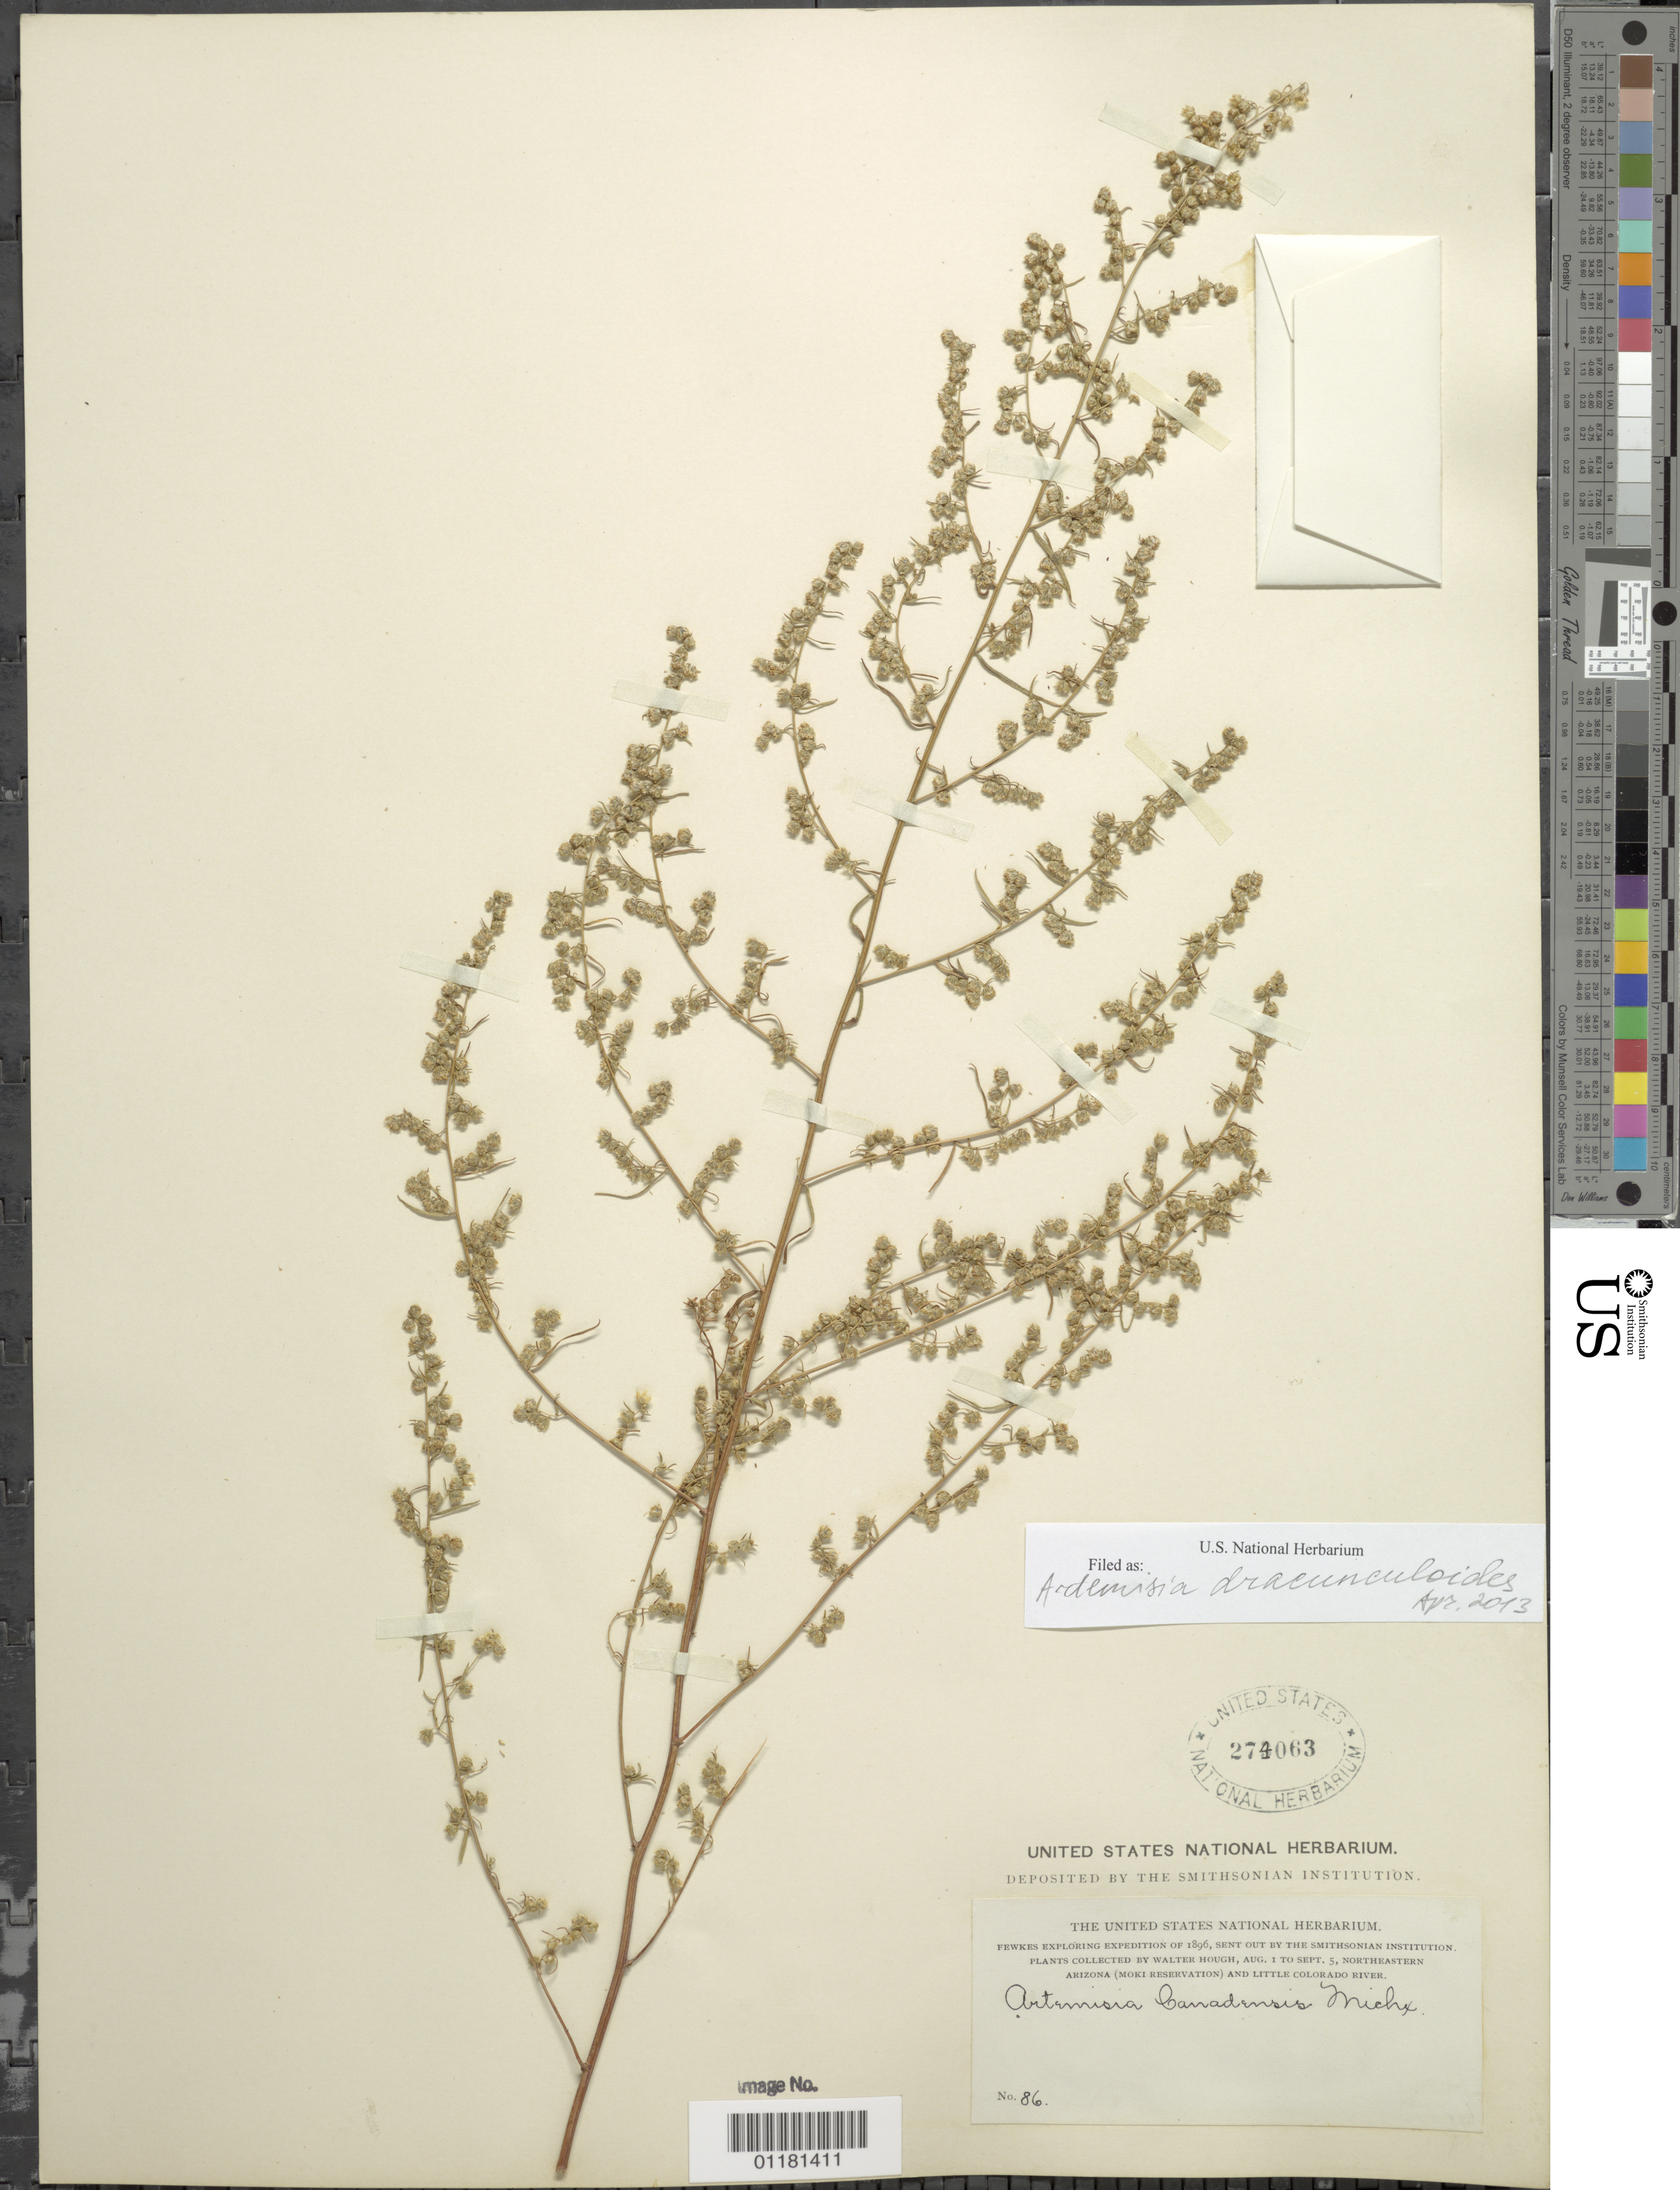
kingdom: Plantae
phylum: Tracheophyta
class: Magnoliopsida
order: Asterales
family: Asteraceae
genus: Artemisia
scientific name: Artemisia dracunculoides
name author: Pursh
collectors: W. Hough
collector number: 86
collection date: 1896-08-01/1896-09-05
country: United States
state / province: Arizona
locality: Moki Reservation and Little Colorado River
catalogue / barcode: US 274063